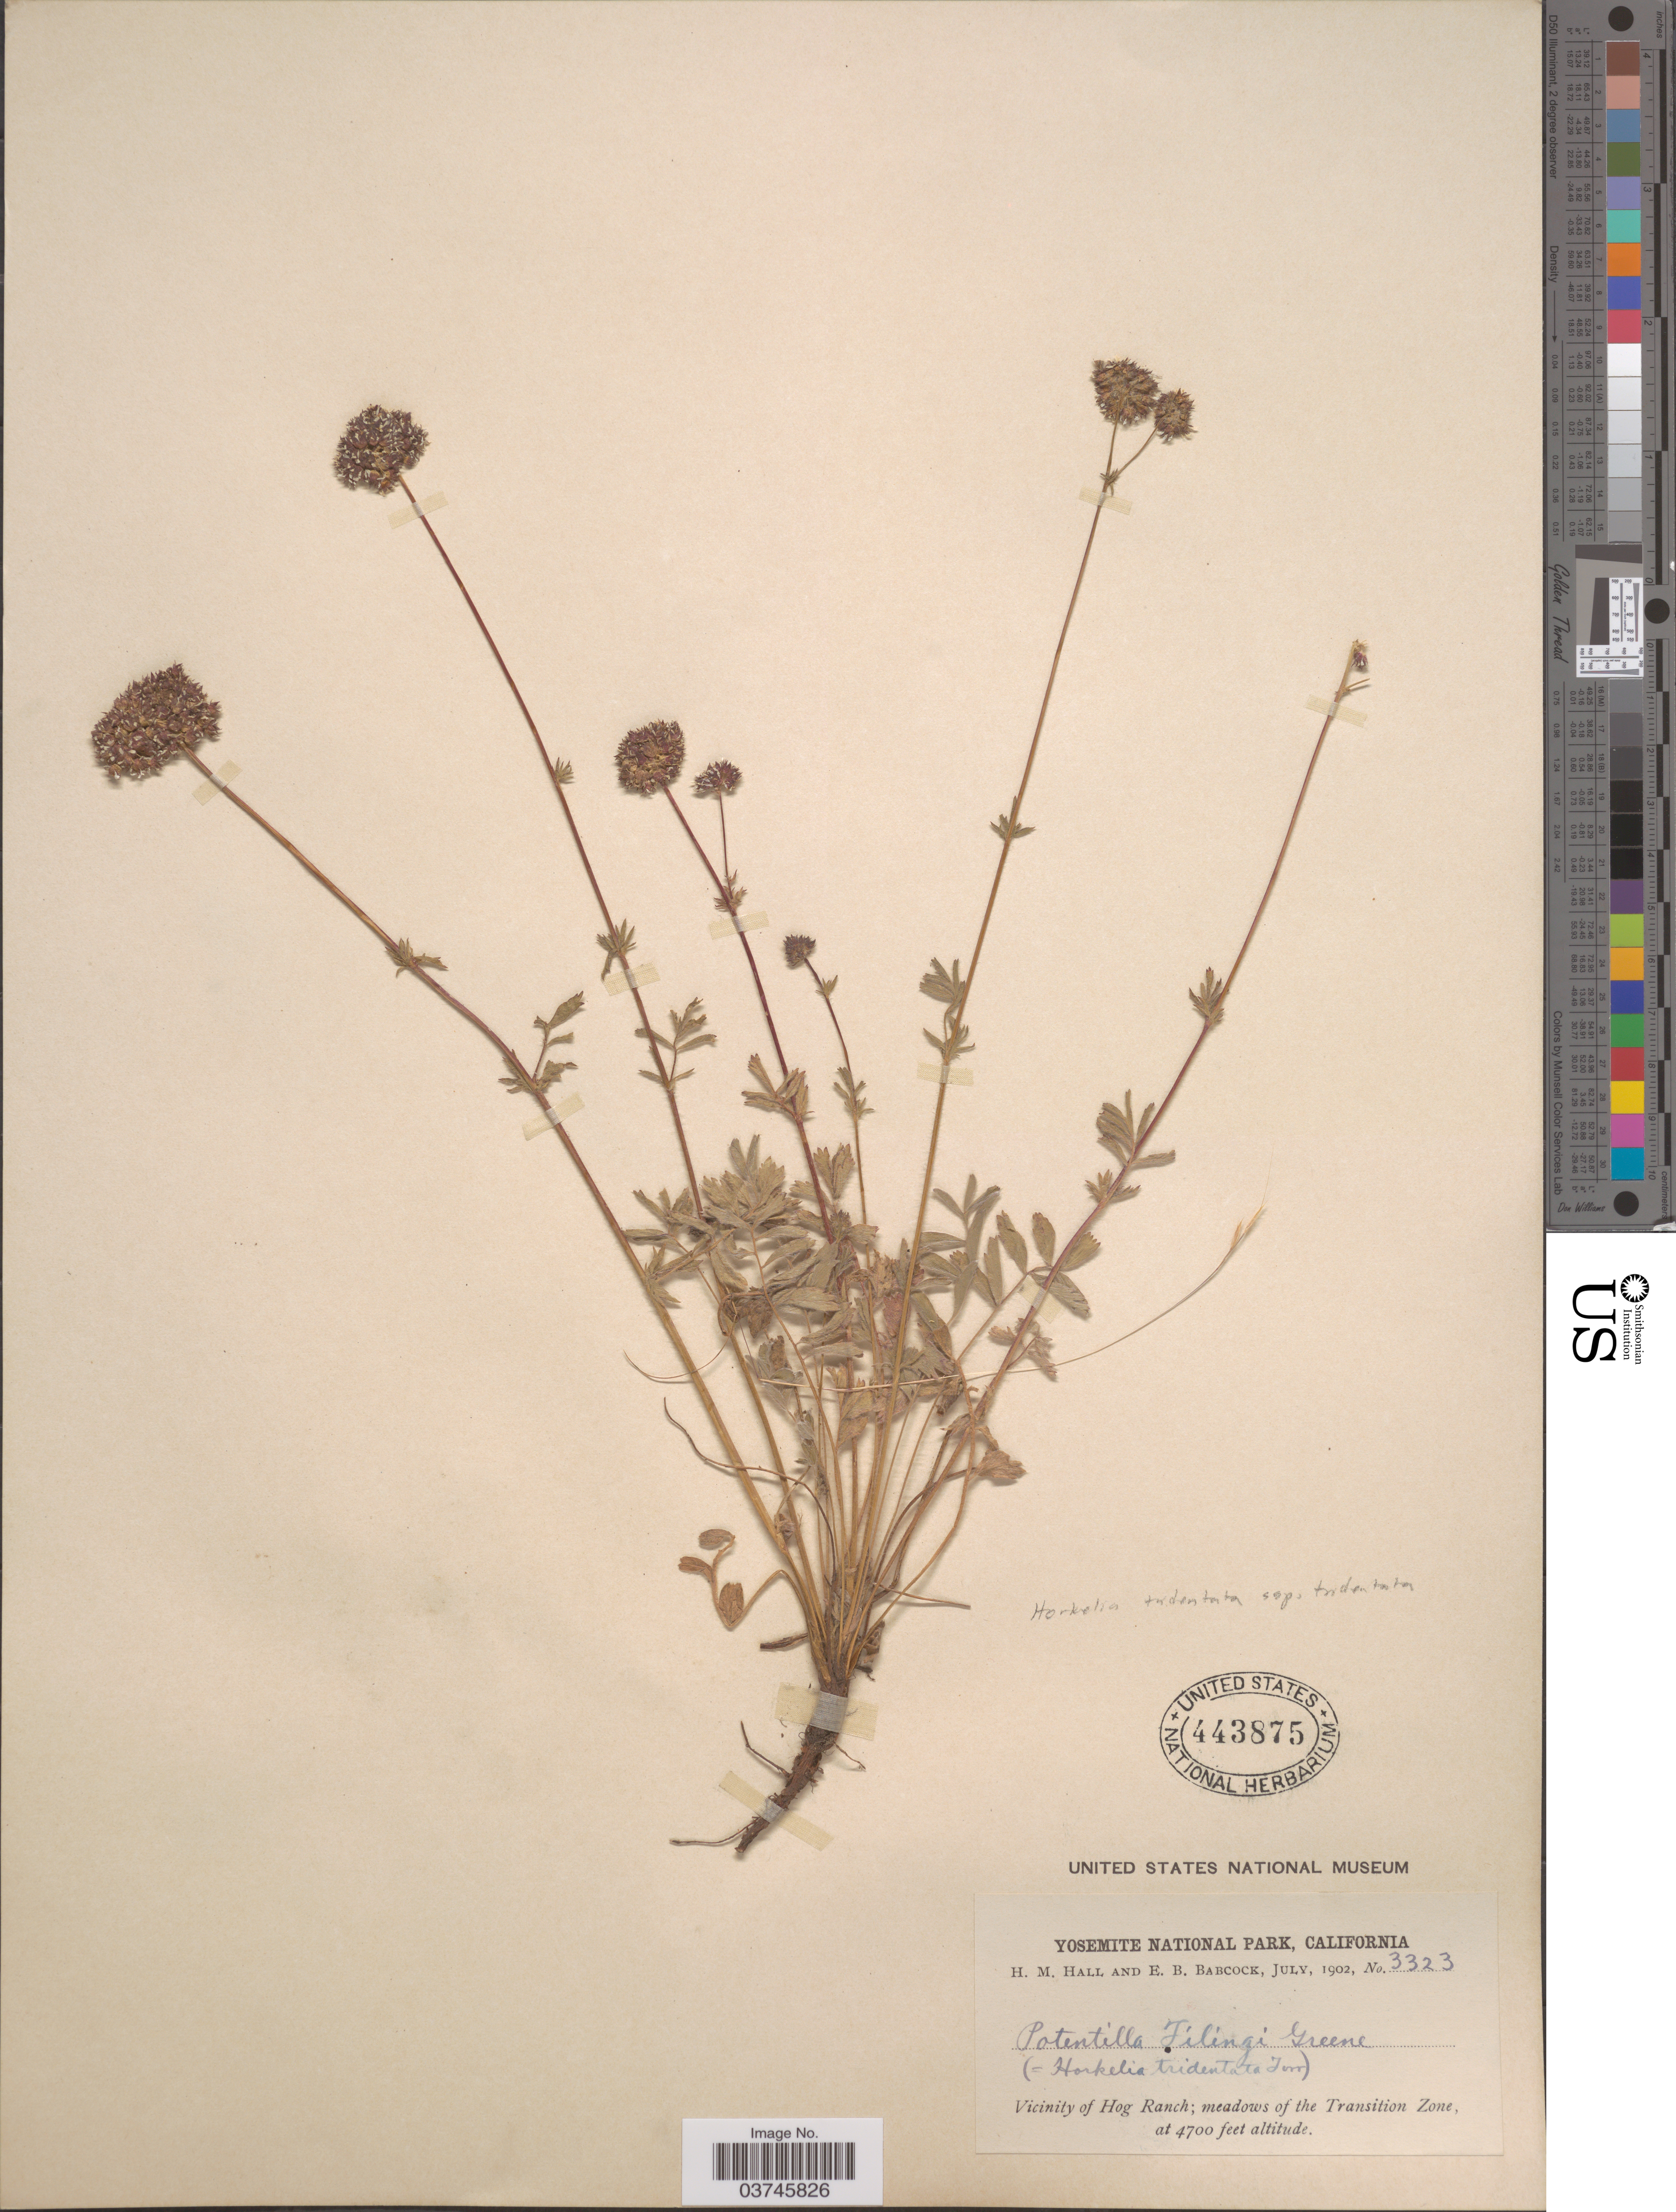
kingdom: Plantae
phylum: Tracheophyta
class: Magnoliopsida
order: Rosales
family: Rosaceae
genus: Potentilla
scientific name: Potentilla tilingii var. tilingii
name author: (Regel) Greene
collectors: H. M. Hall & E. B. Babcock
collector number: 3323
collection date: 1902-07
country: United States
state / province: California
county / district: Mariposa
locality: Yosemite National Park. Vicinity of Hog Ranch; meadows of the Transition Zone.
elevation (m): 1433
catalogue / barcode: US 443875